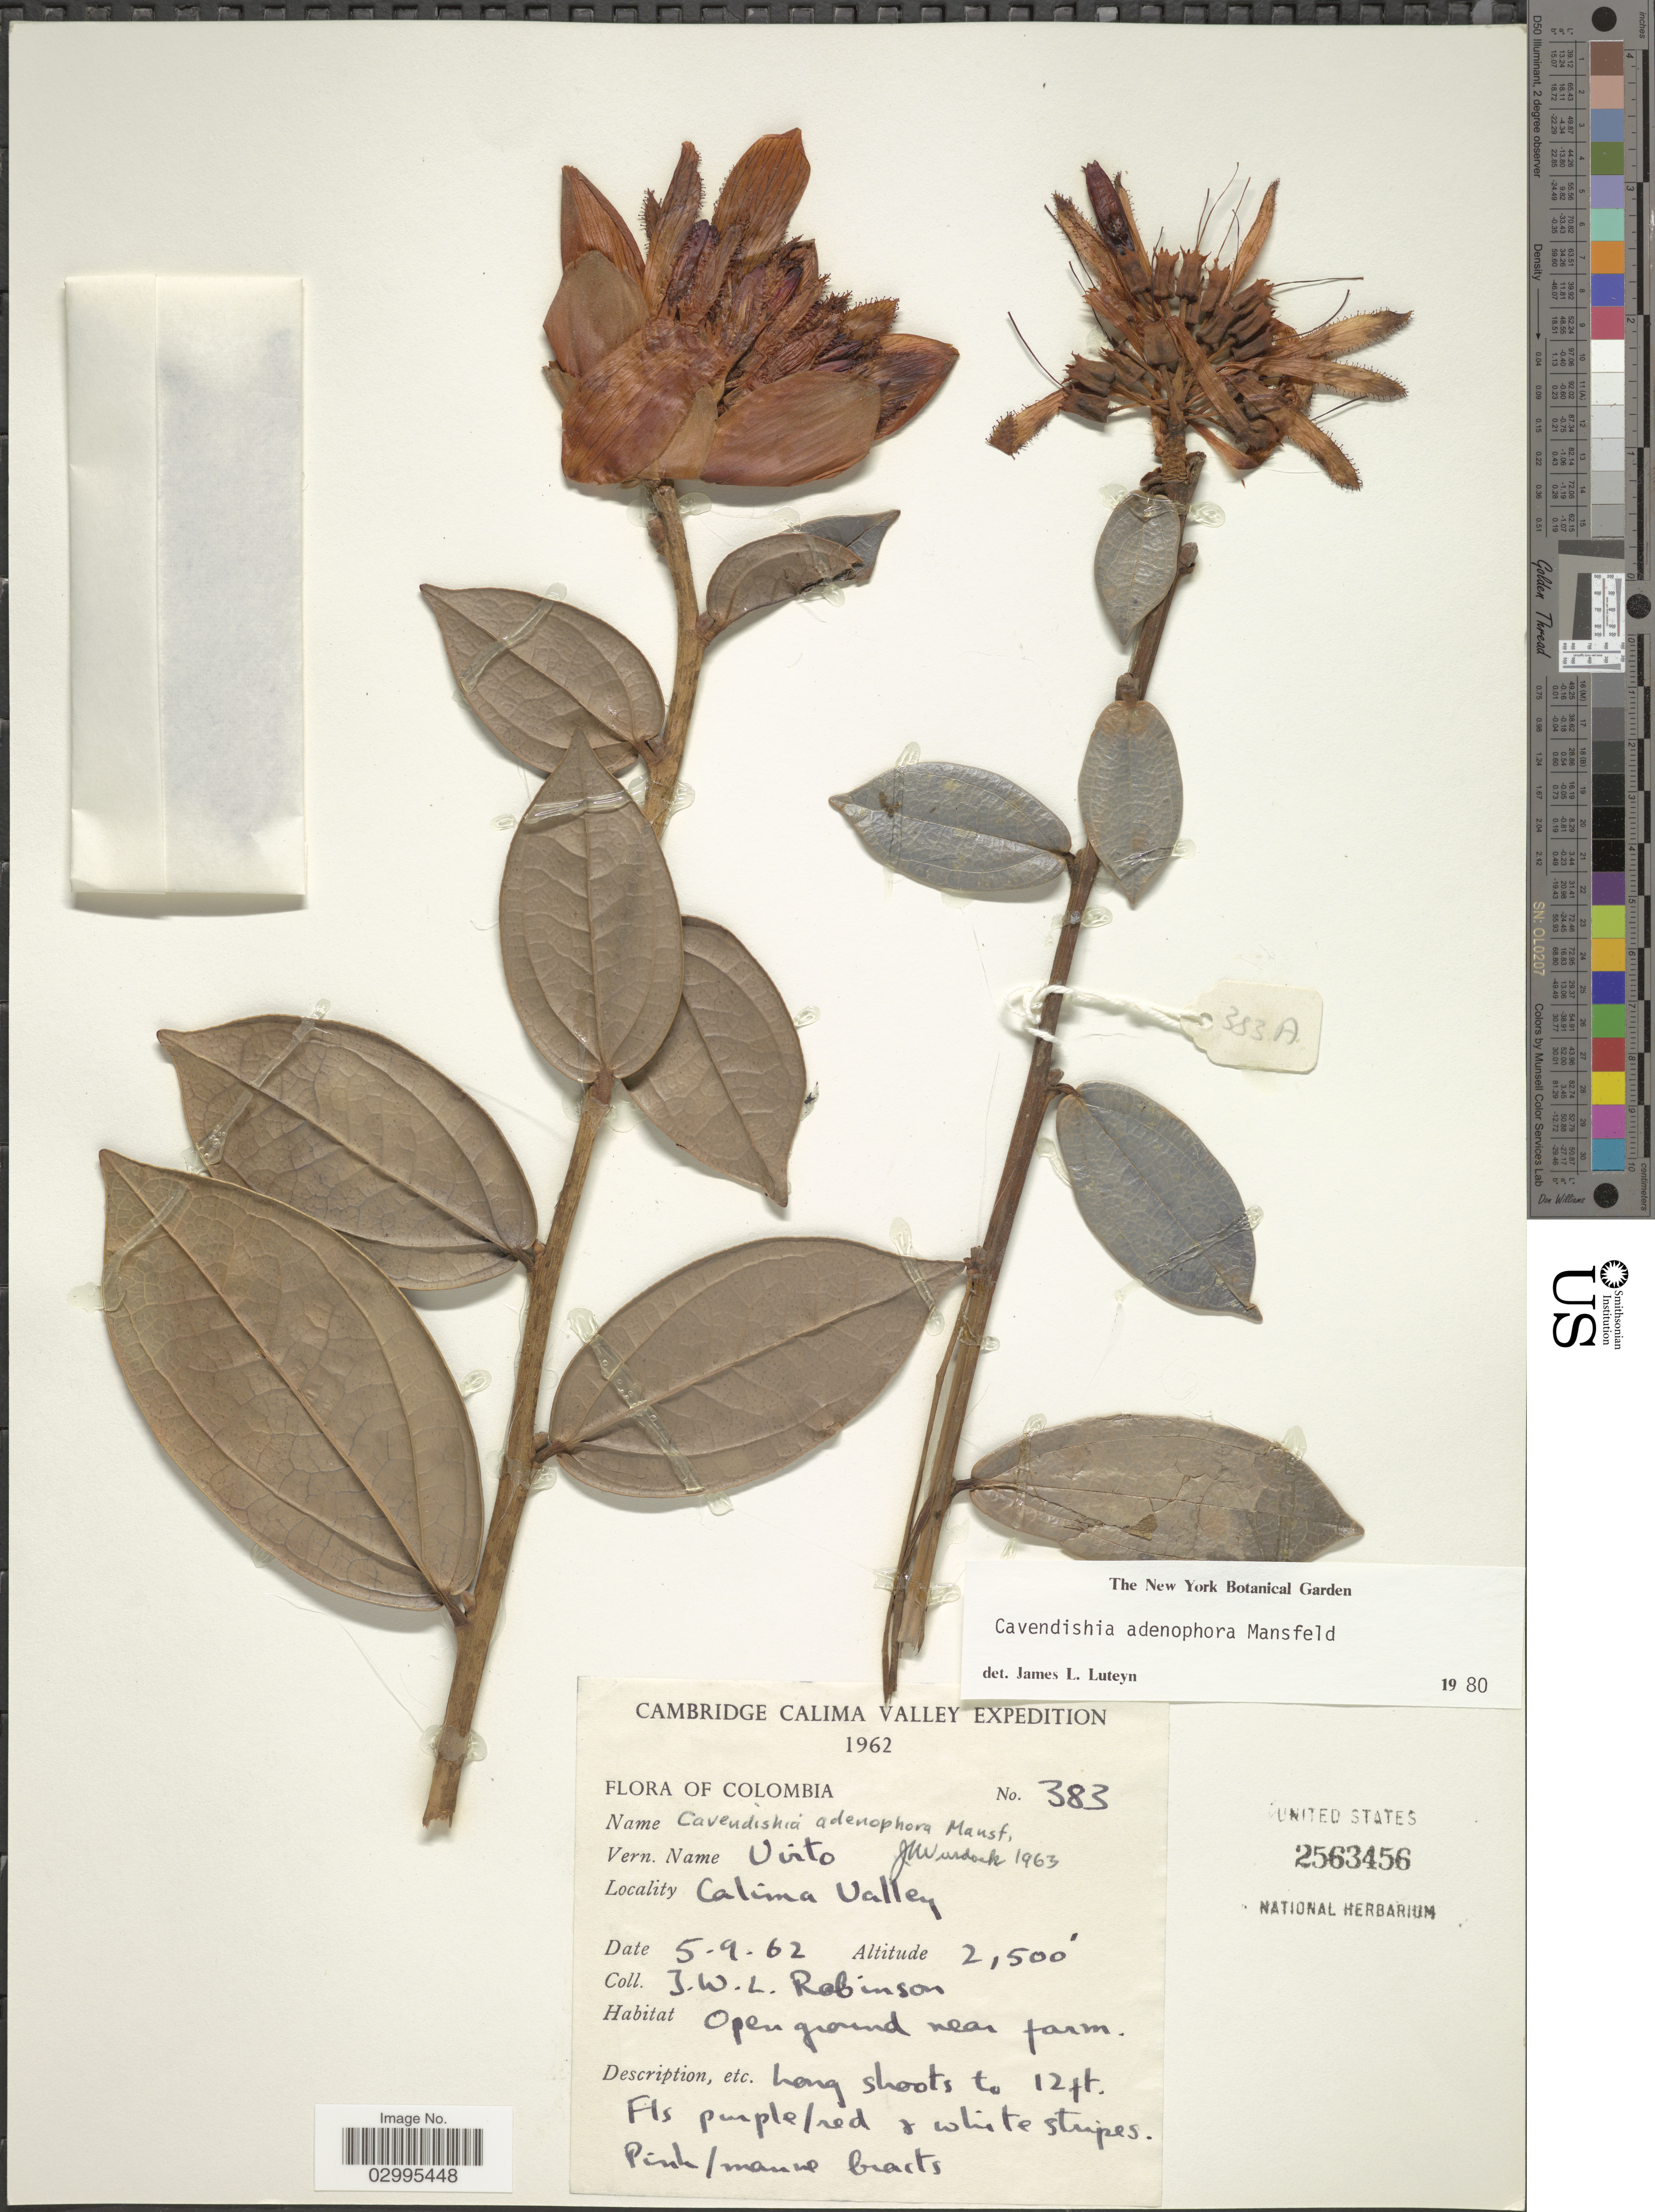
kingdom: Plantae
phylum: Tracheophyta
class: Magnoliopsida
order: Ericales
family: Ericaceae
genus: Cavendishia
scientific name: Cavendishia adenophora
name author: Mansf.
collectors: J. W. Robinson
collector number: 383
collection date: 1962-09-05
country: Colombia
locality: Calima Valley.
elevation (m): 762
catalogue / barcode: US 2563456